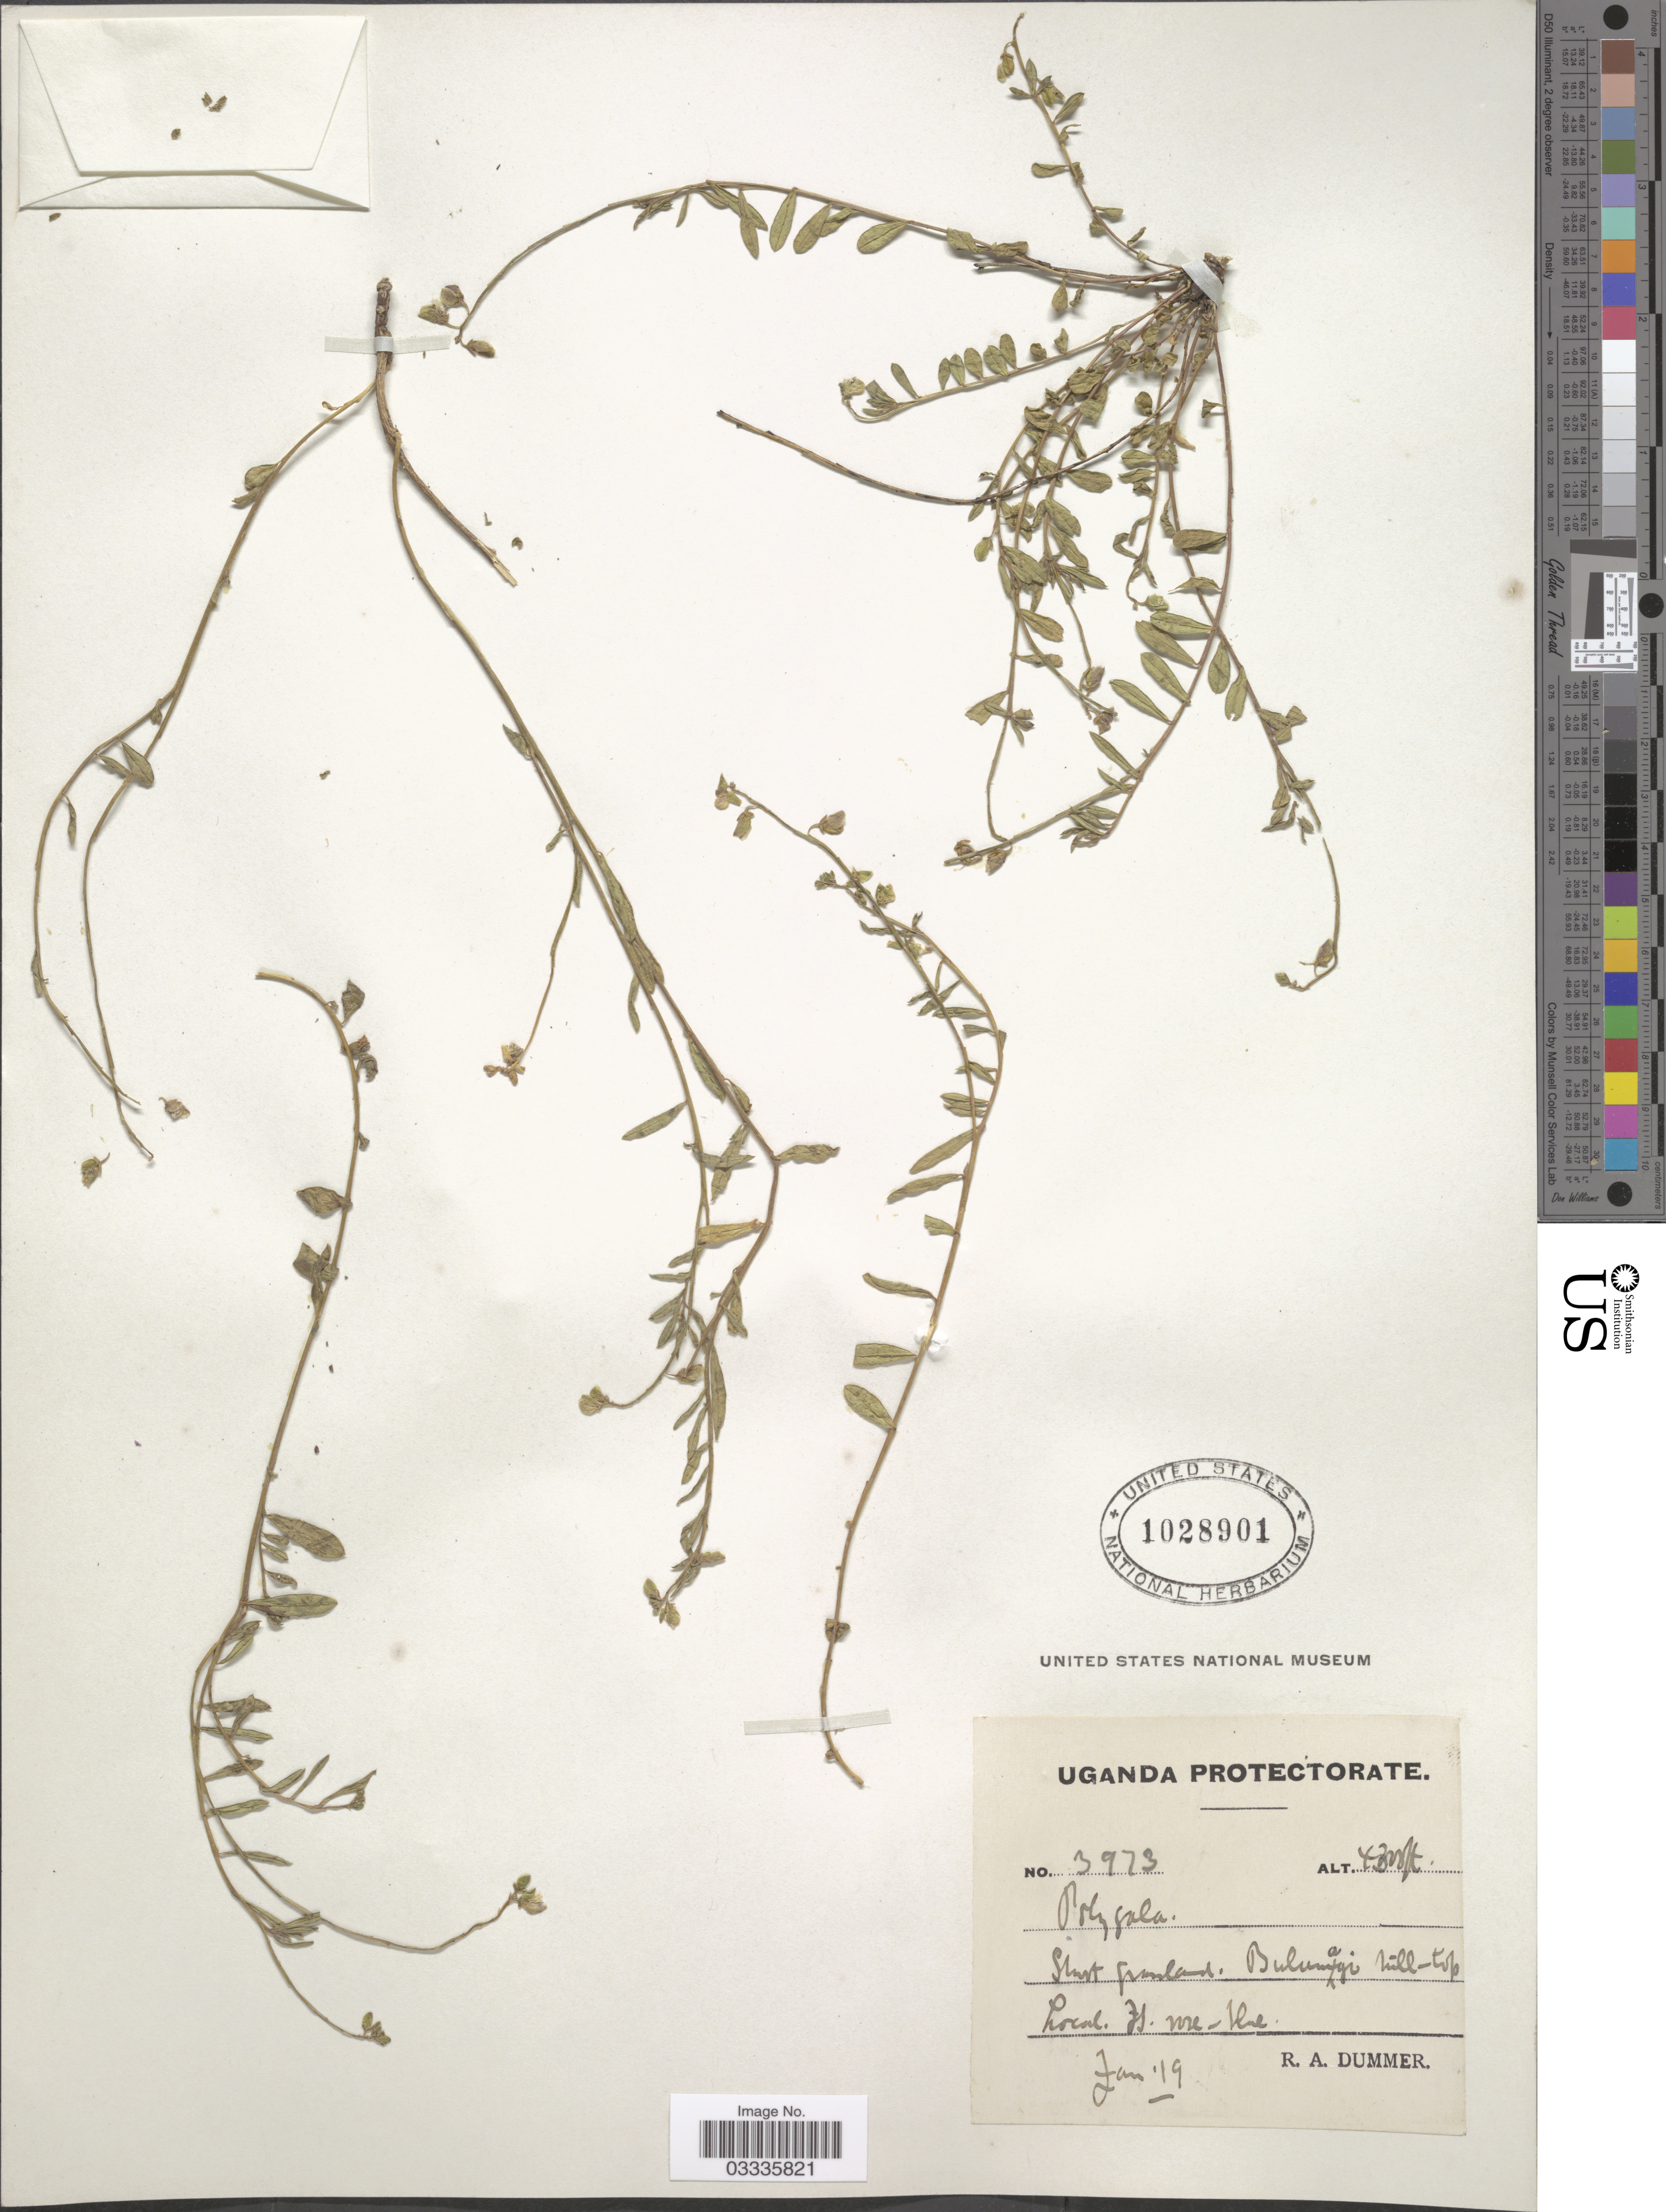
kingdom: Plantae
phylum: Tracheophyta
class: Magnoliopsida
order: Fabales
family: Polygalaceae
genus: Polygala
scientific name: Polygala sp.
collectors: R. Dümmer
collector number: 3973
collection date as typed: Transcribed d/m/y: /1/19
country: Uganda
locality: Bulumagi.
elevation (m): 1311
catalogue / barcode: US 1028901